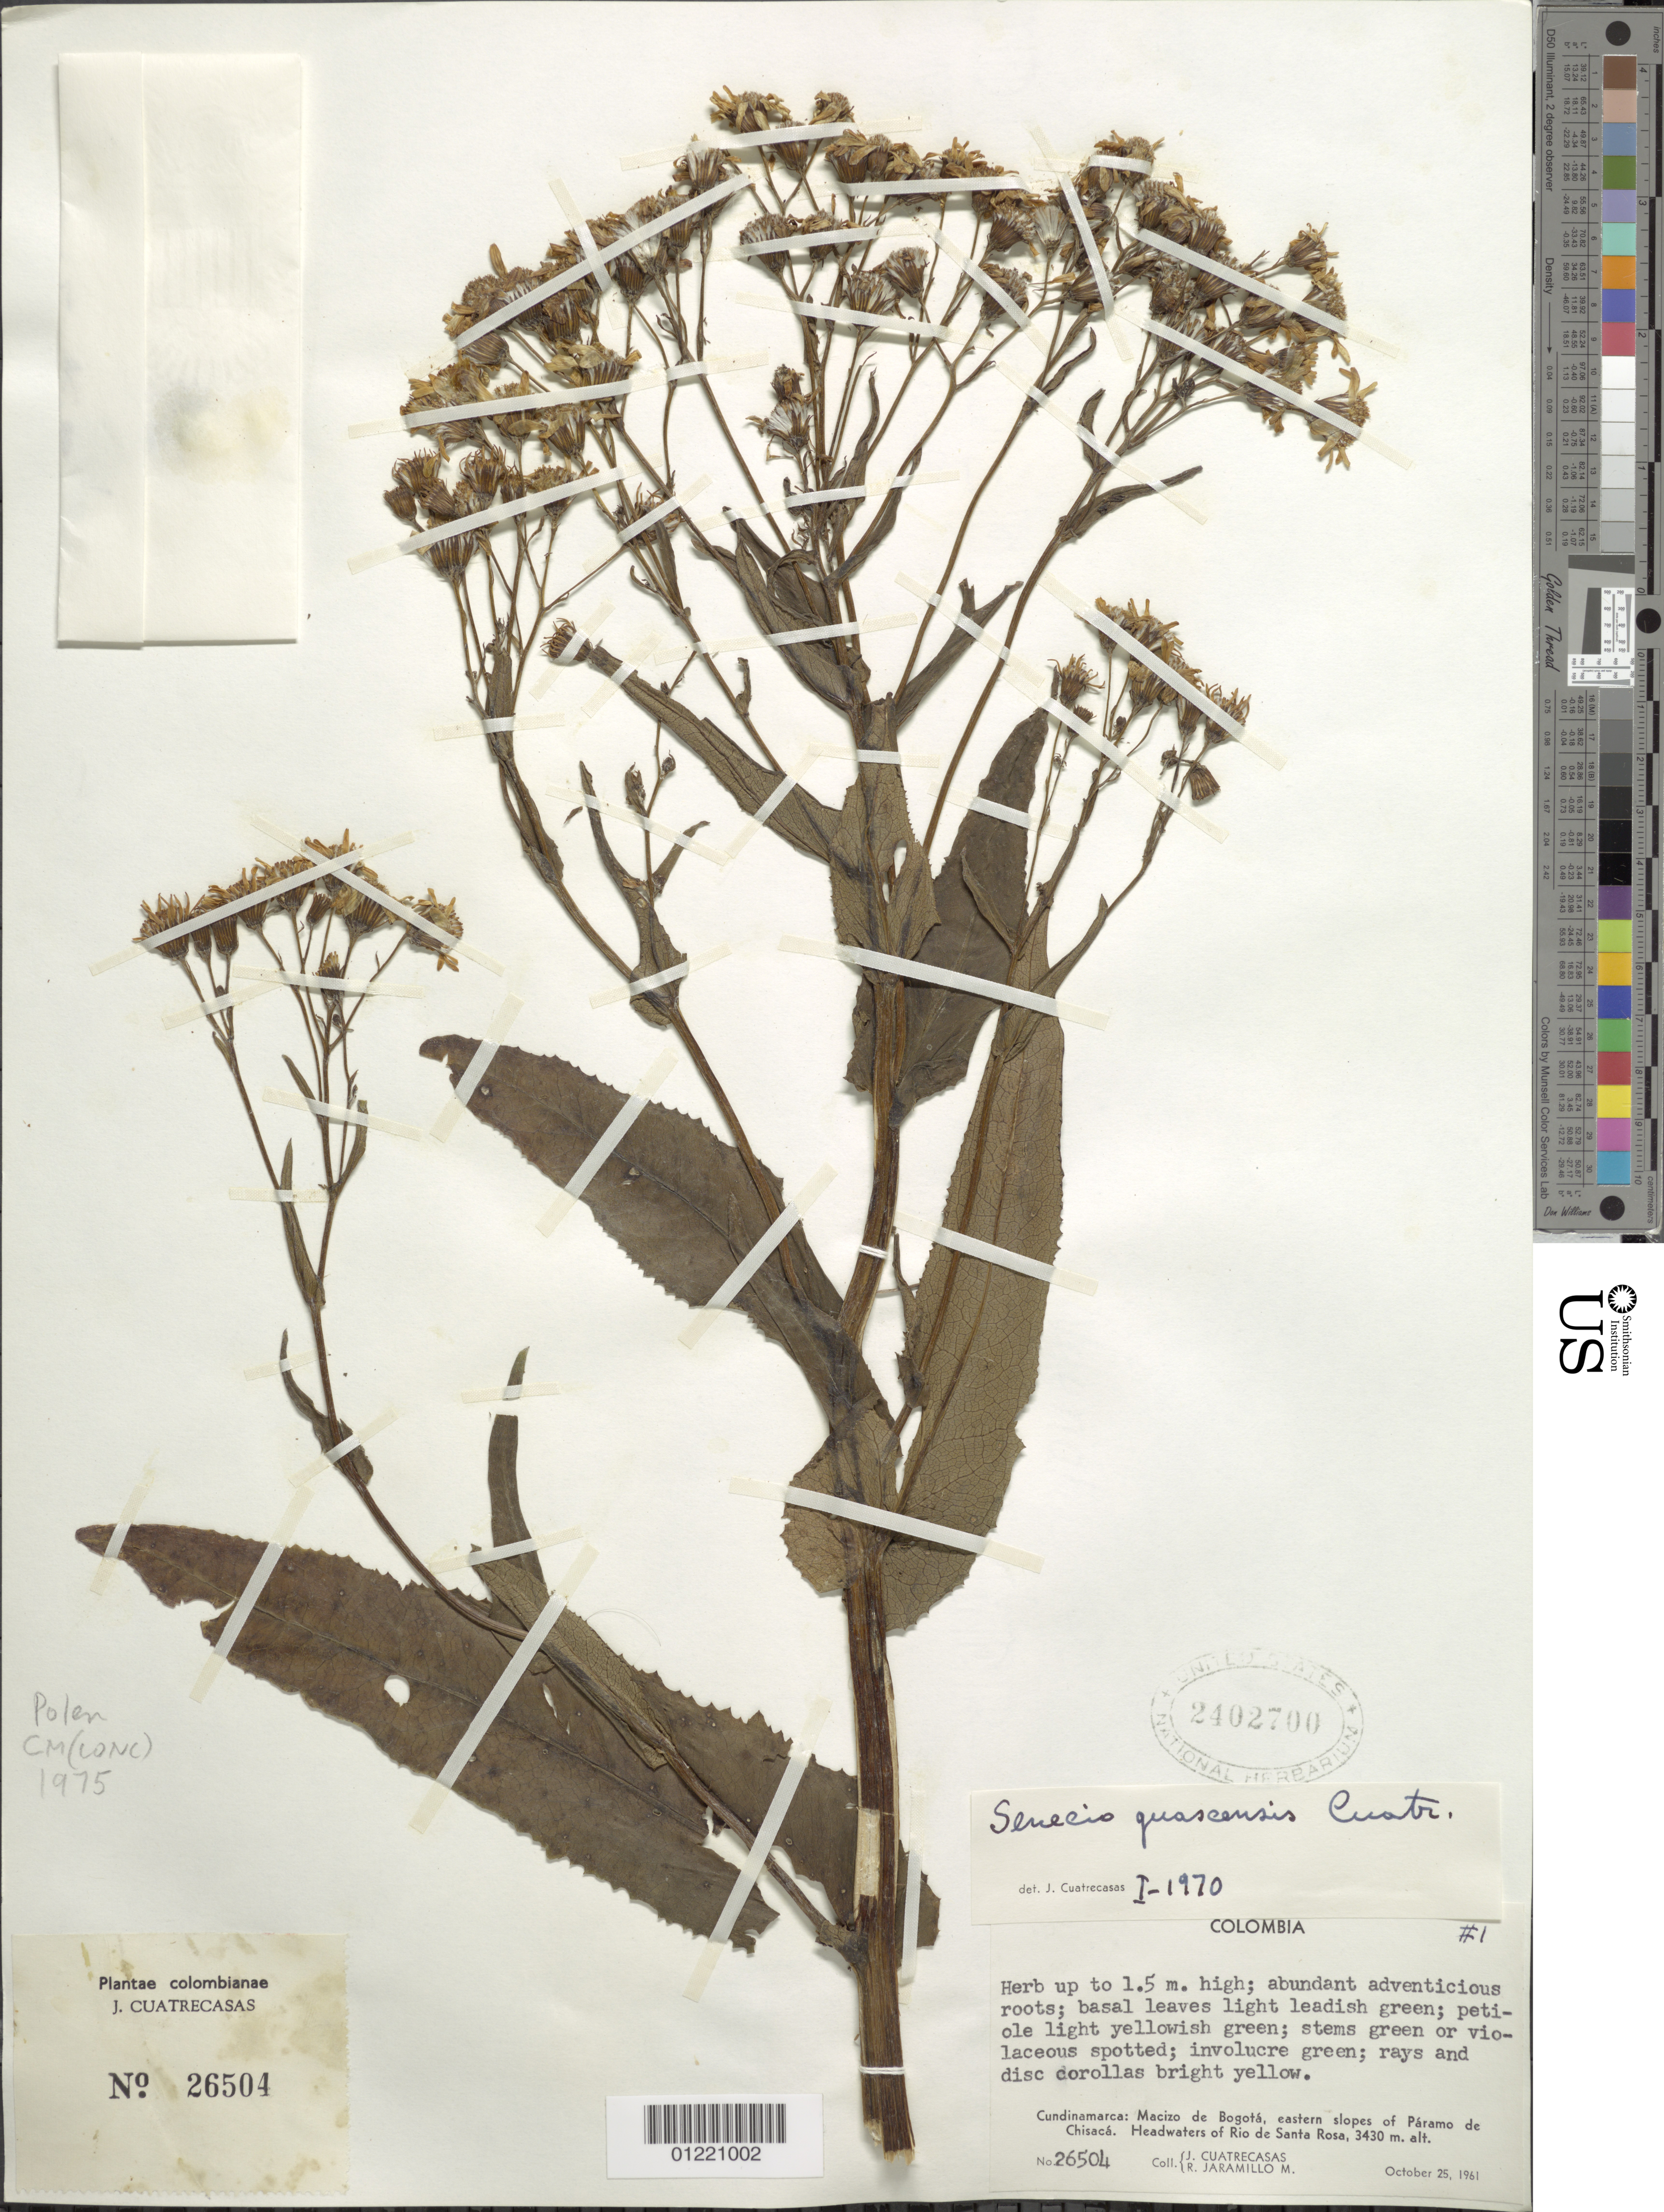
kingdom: Plantae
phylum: Tracheophyta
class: Magnoliopsida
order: Asterales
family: Asteraceae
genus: Senecio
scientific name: Senecio guascensis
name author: Cuatrec.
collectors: J. Cuatrecasas & R. Jaramillo M.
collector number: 26504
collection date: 1961-10-25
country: Colombia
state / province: Cundinamarca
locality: Macizo de Bogotá (Bogota Massif), eastern slopes of Paramo de Chisaca. Headwaters of Rio de Santa Rosa.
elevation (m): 3430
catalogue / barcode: US 2402700